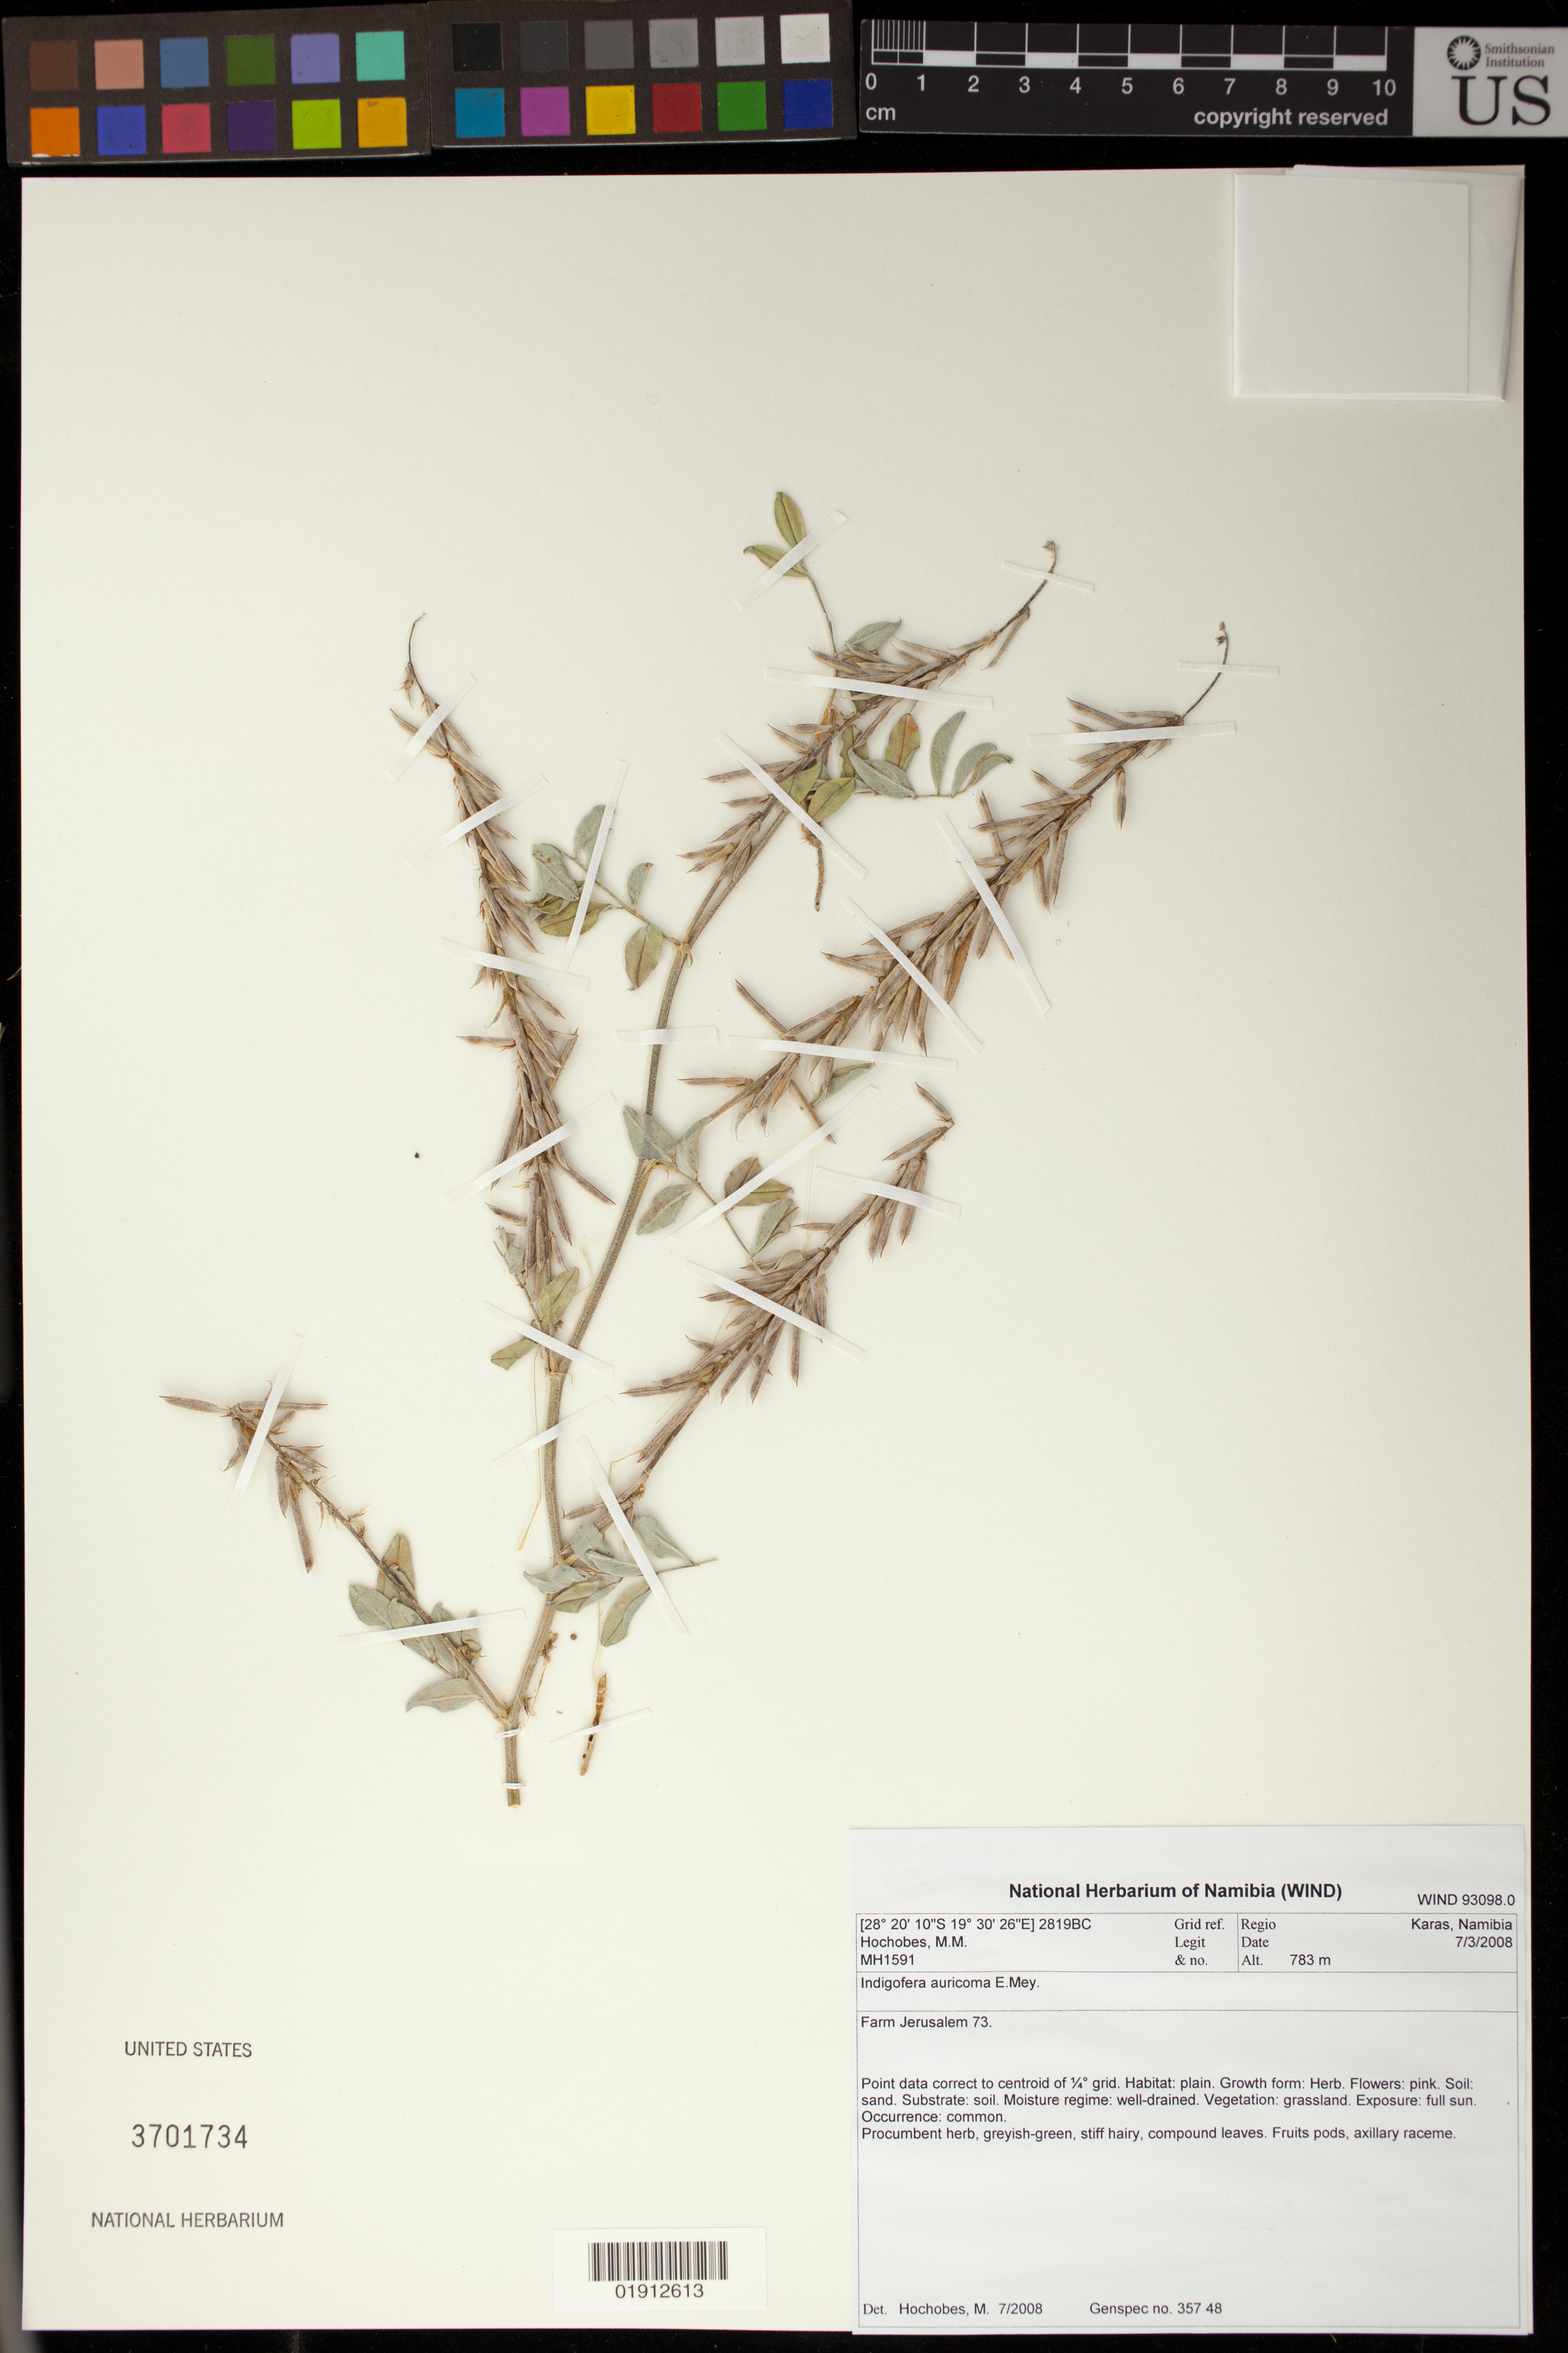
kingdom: Plantae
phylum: Tracheophyta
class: Magnoliopsida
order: Fabales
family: Fabaceae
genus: Indigofera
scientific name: Indigofera auricoma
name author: E. Mey.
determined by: Hochobes, M. M.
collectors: M. Hochobes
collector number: MH1591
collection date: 2008-07-03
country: Namibia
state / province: Karas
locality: Farm Jerusalem 73.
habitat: Grassland.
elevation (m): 783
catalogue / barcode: US 3701734